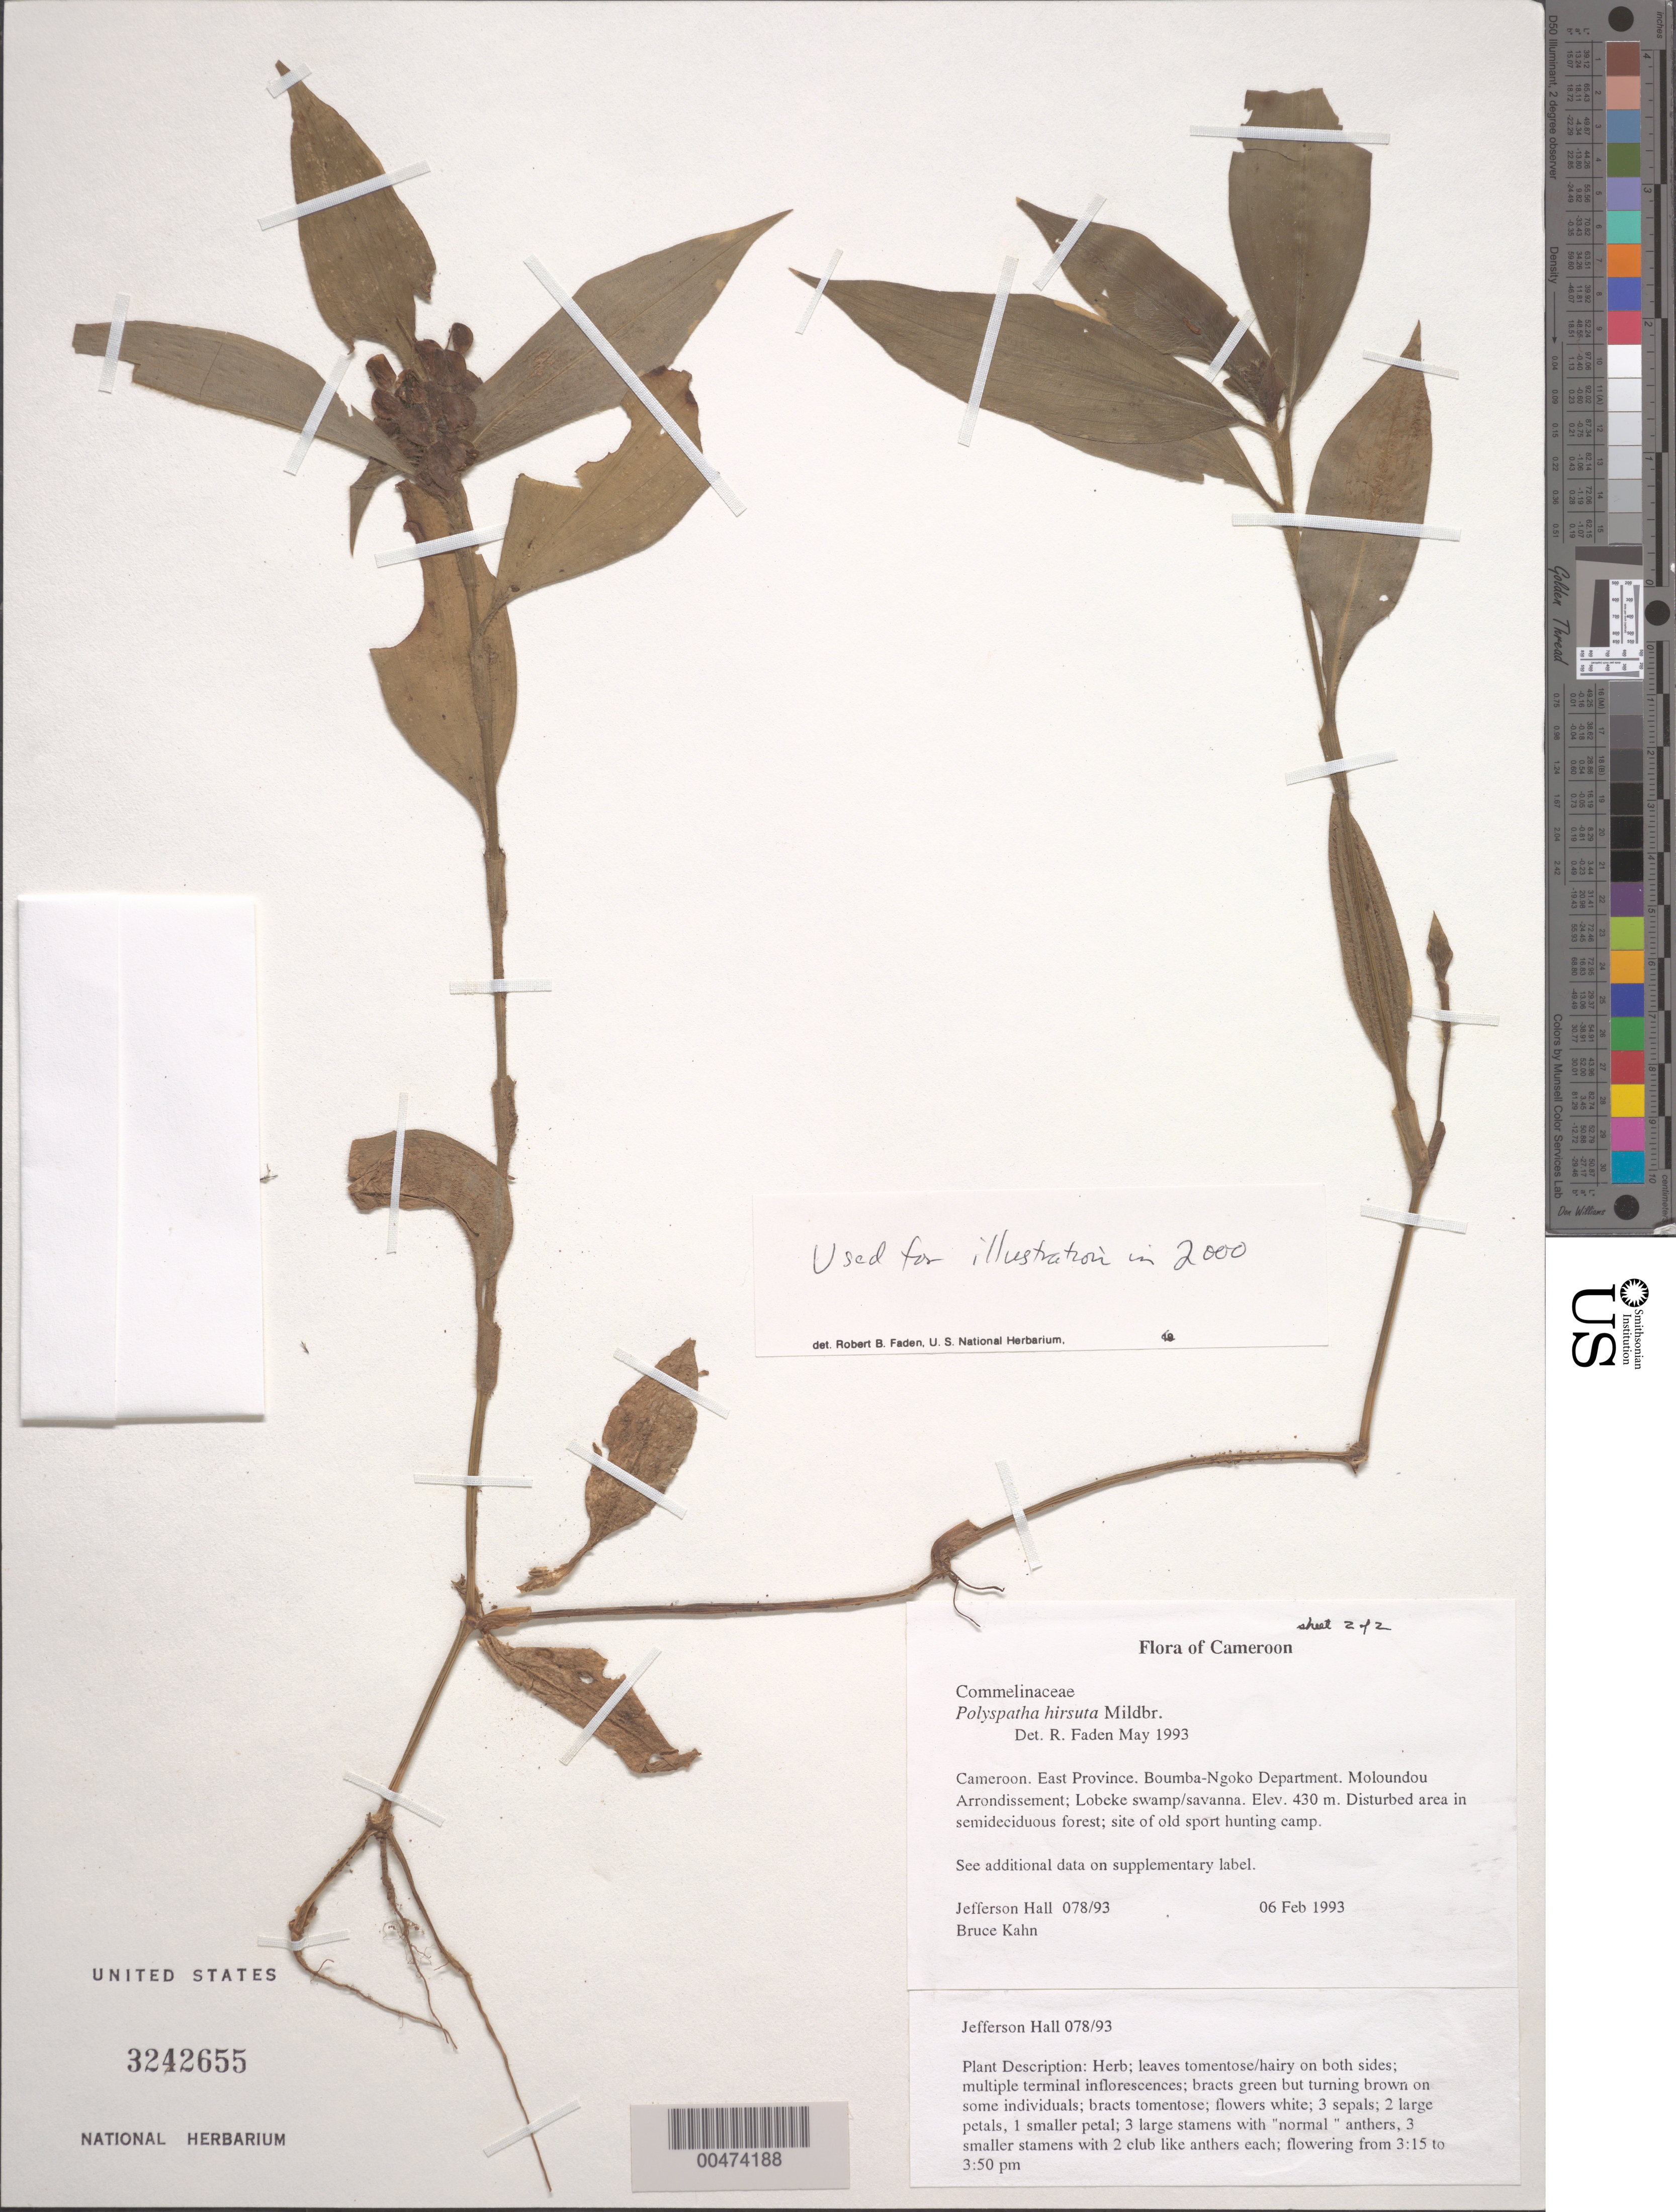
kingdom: Plantae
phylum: Tracheophyta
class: Liliopsida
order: Commelinales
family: Commelinaceae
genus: Polyspatha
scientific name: Polyspatha hirsuta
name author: Mildbr.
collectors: J. Hall & B. Kahn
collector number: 078/93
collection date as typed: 06 Feb 1993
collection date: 1993-02-06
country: Cameroon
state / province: Est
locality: Boumba-ngoko, noloundou arrondissement, lobeke swamp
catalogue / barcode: US 3242655